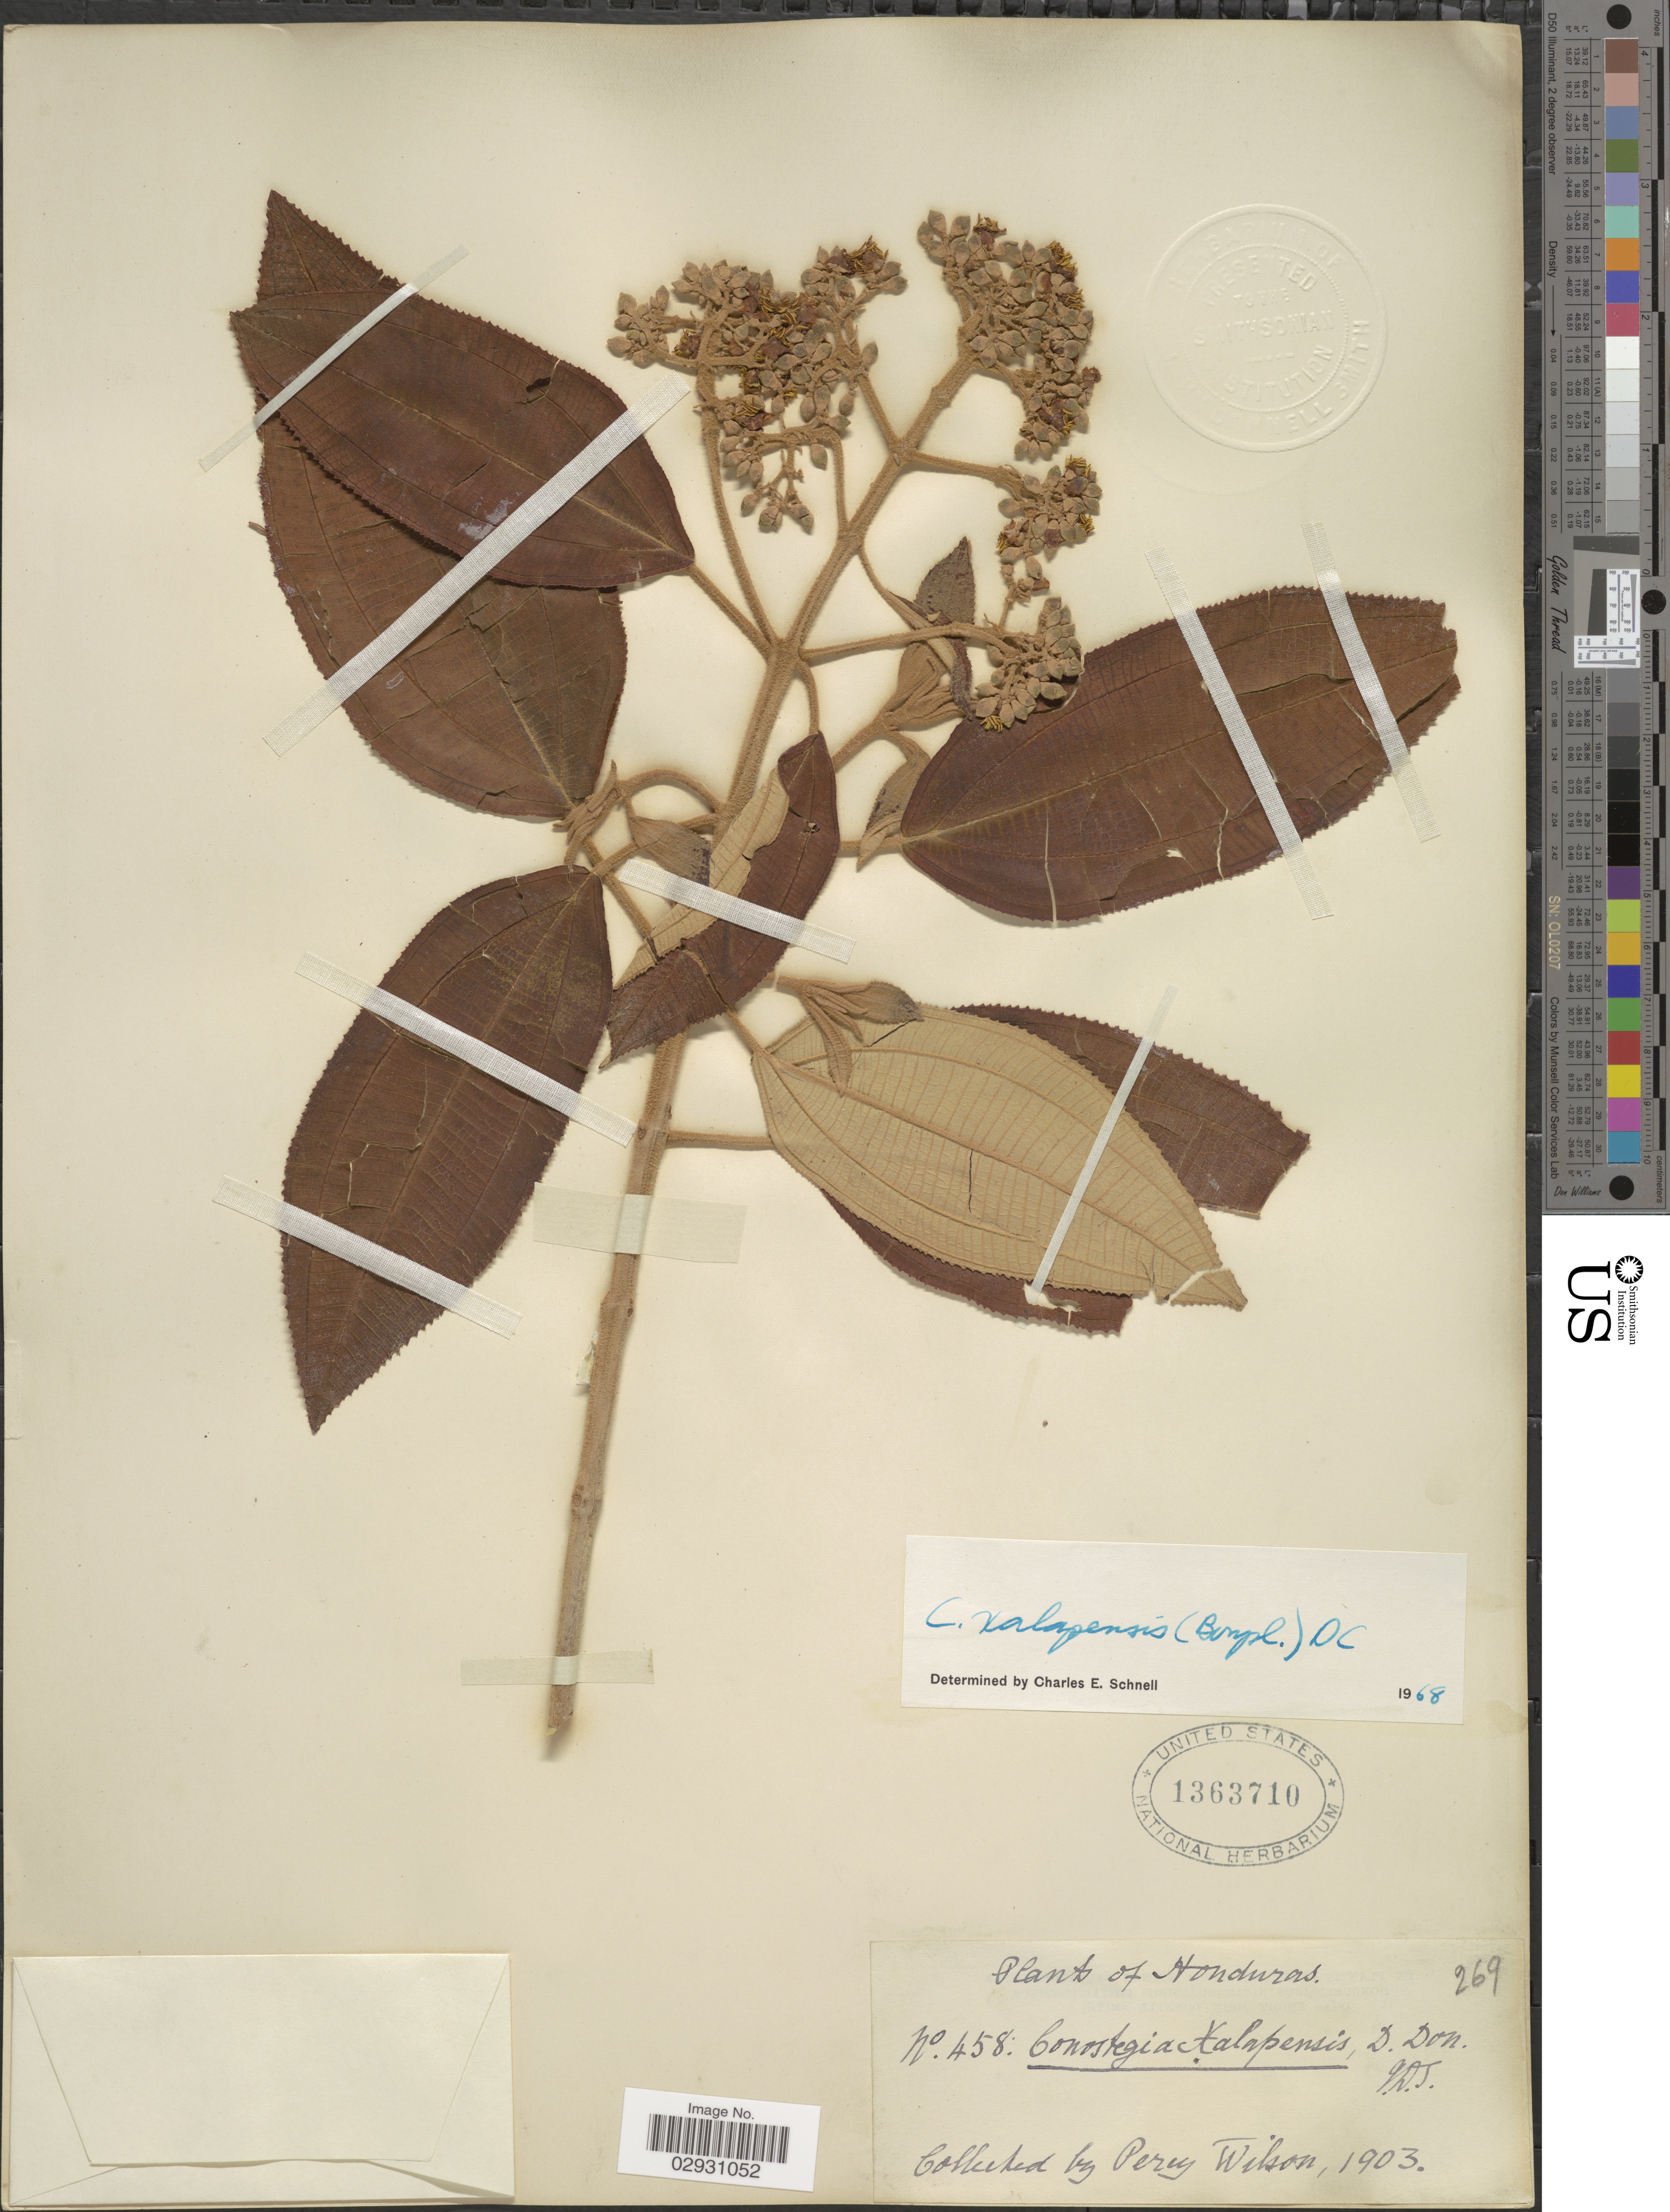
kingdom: Plantae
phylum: Tracheophyta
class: Magnoliopsida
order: Myrtales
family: Melastomataceae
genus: Conostegia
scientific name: Conostegia quadrangularis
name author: Schltdl. ex Steud.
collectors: P. Wilson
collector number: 458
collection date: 1903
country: Honduras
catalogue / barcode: US 1363710